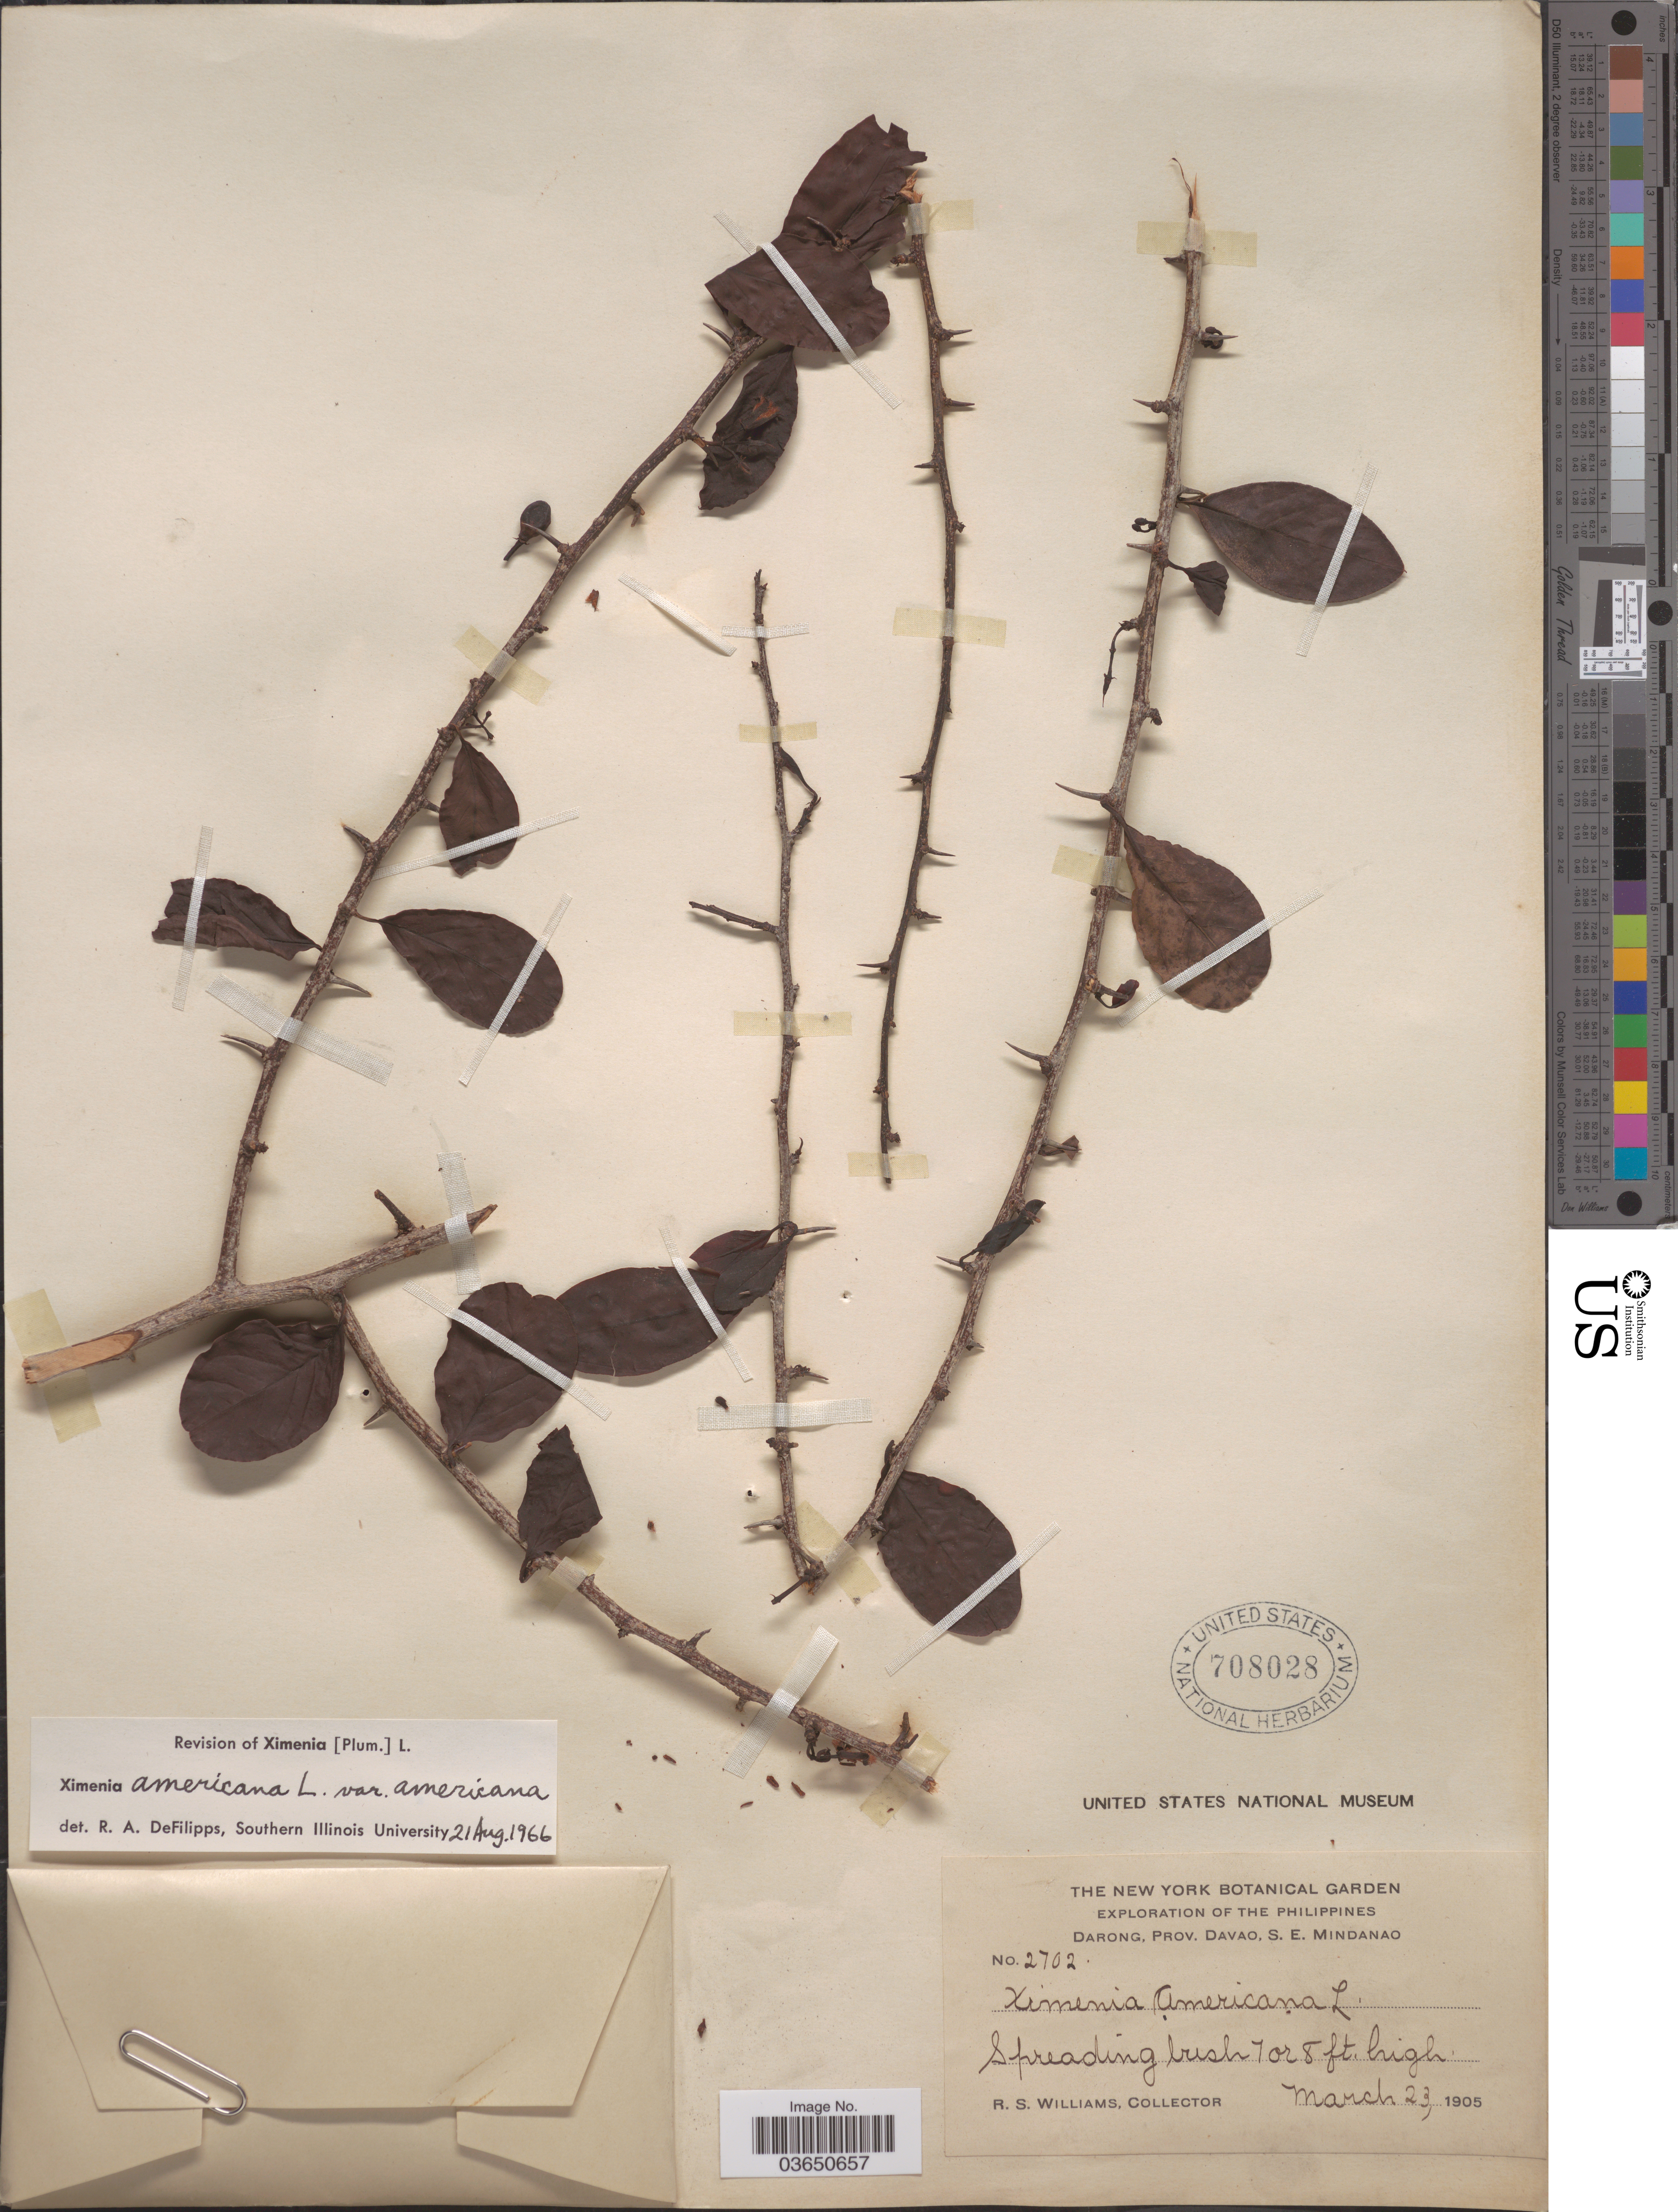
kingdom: Plantae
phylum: Tracheophyta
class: Magnoliopsida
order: Santalales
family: Ximeniaceae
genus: Ximenia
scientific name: Ximenia americana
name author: L.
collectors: R. S. Williams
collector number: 2702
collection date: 1905-03-23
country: Philippines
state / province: Davao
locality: Darong, Prov. Davao, S. E. Mindanao.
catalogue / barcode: US 708028